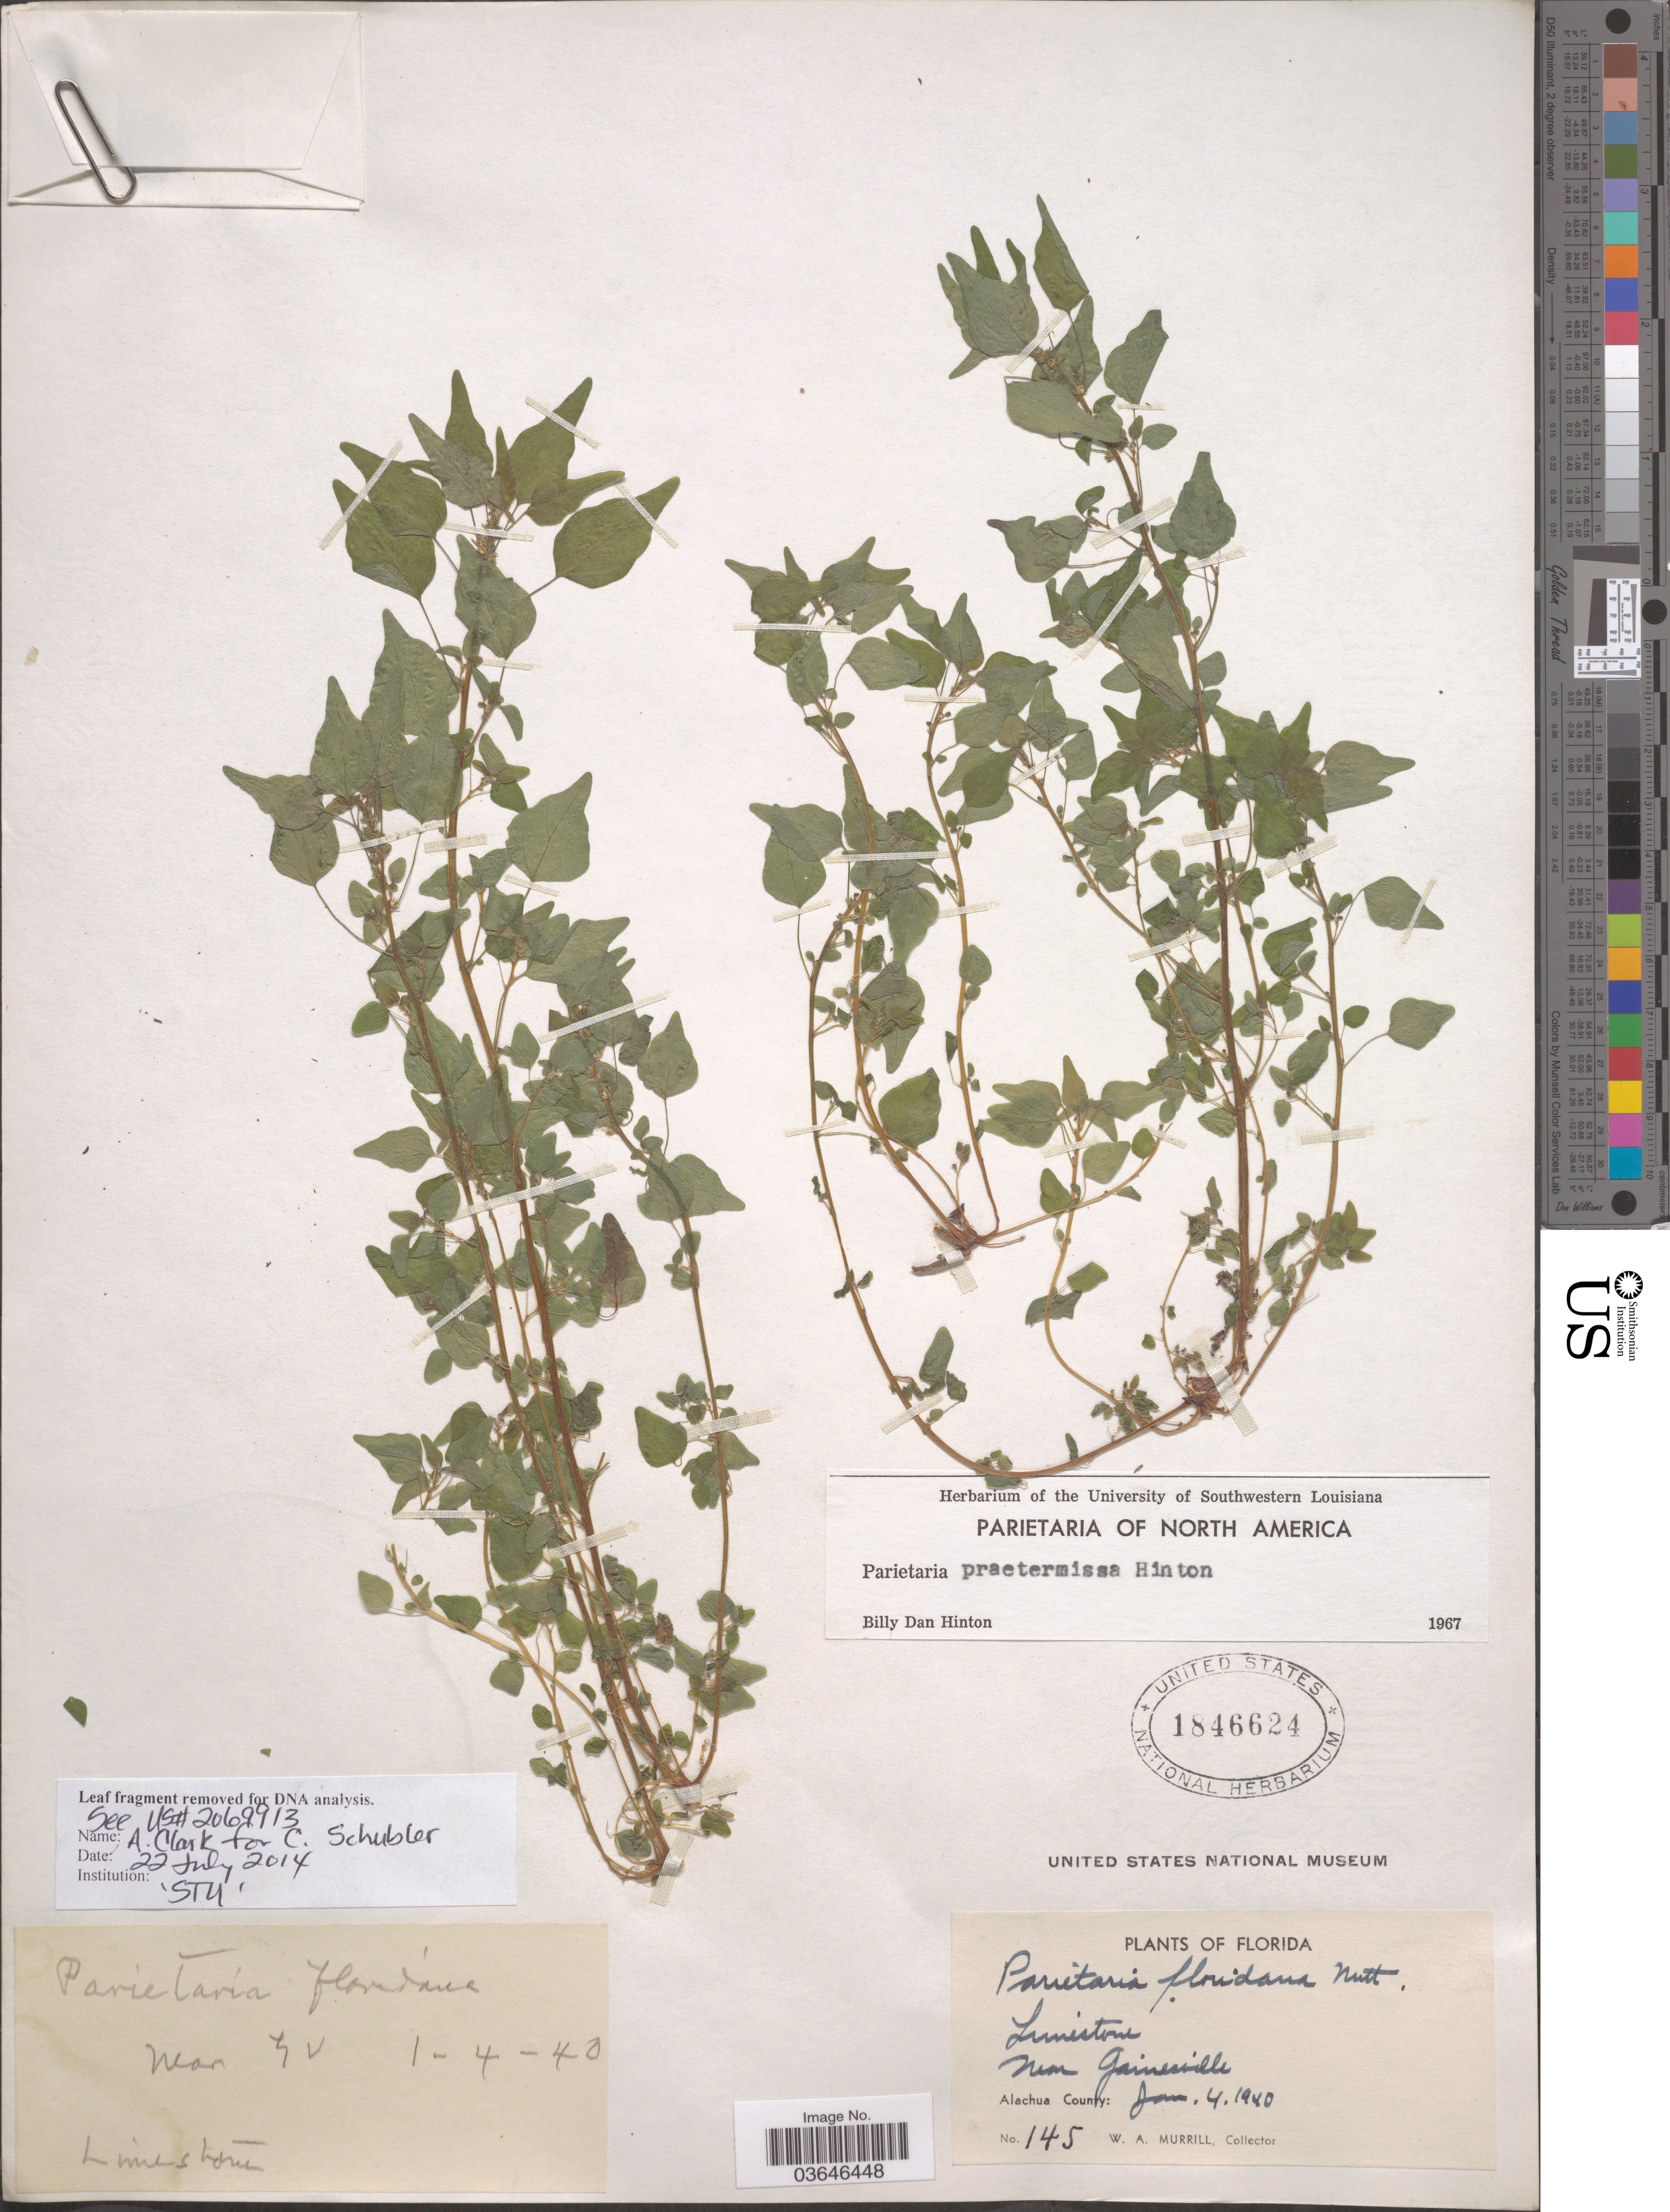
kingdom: Plantae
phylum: Tracheophyta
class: Magnoliopsida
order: Rosales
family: Urticaceae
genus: Parietaria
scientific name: Parietaria praetermissa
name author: Hinton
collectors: W. A. Murrill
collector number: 145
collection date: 1940-01-04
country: United States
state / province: Florida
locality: Near Gainesville. Alachua County.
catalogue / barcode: US 1846624